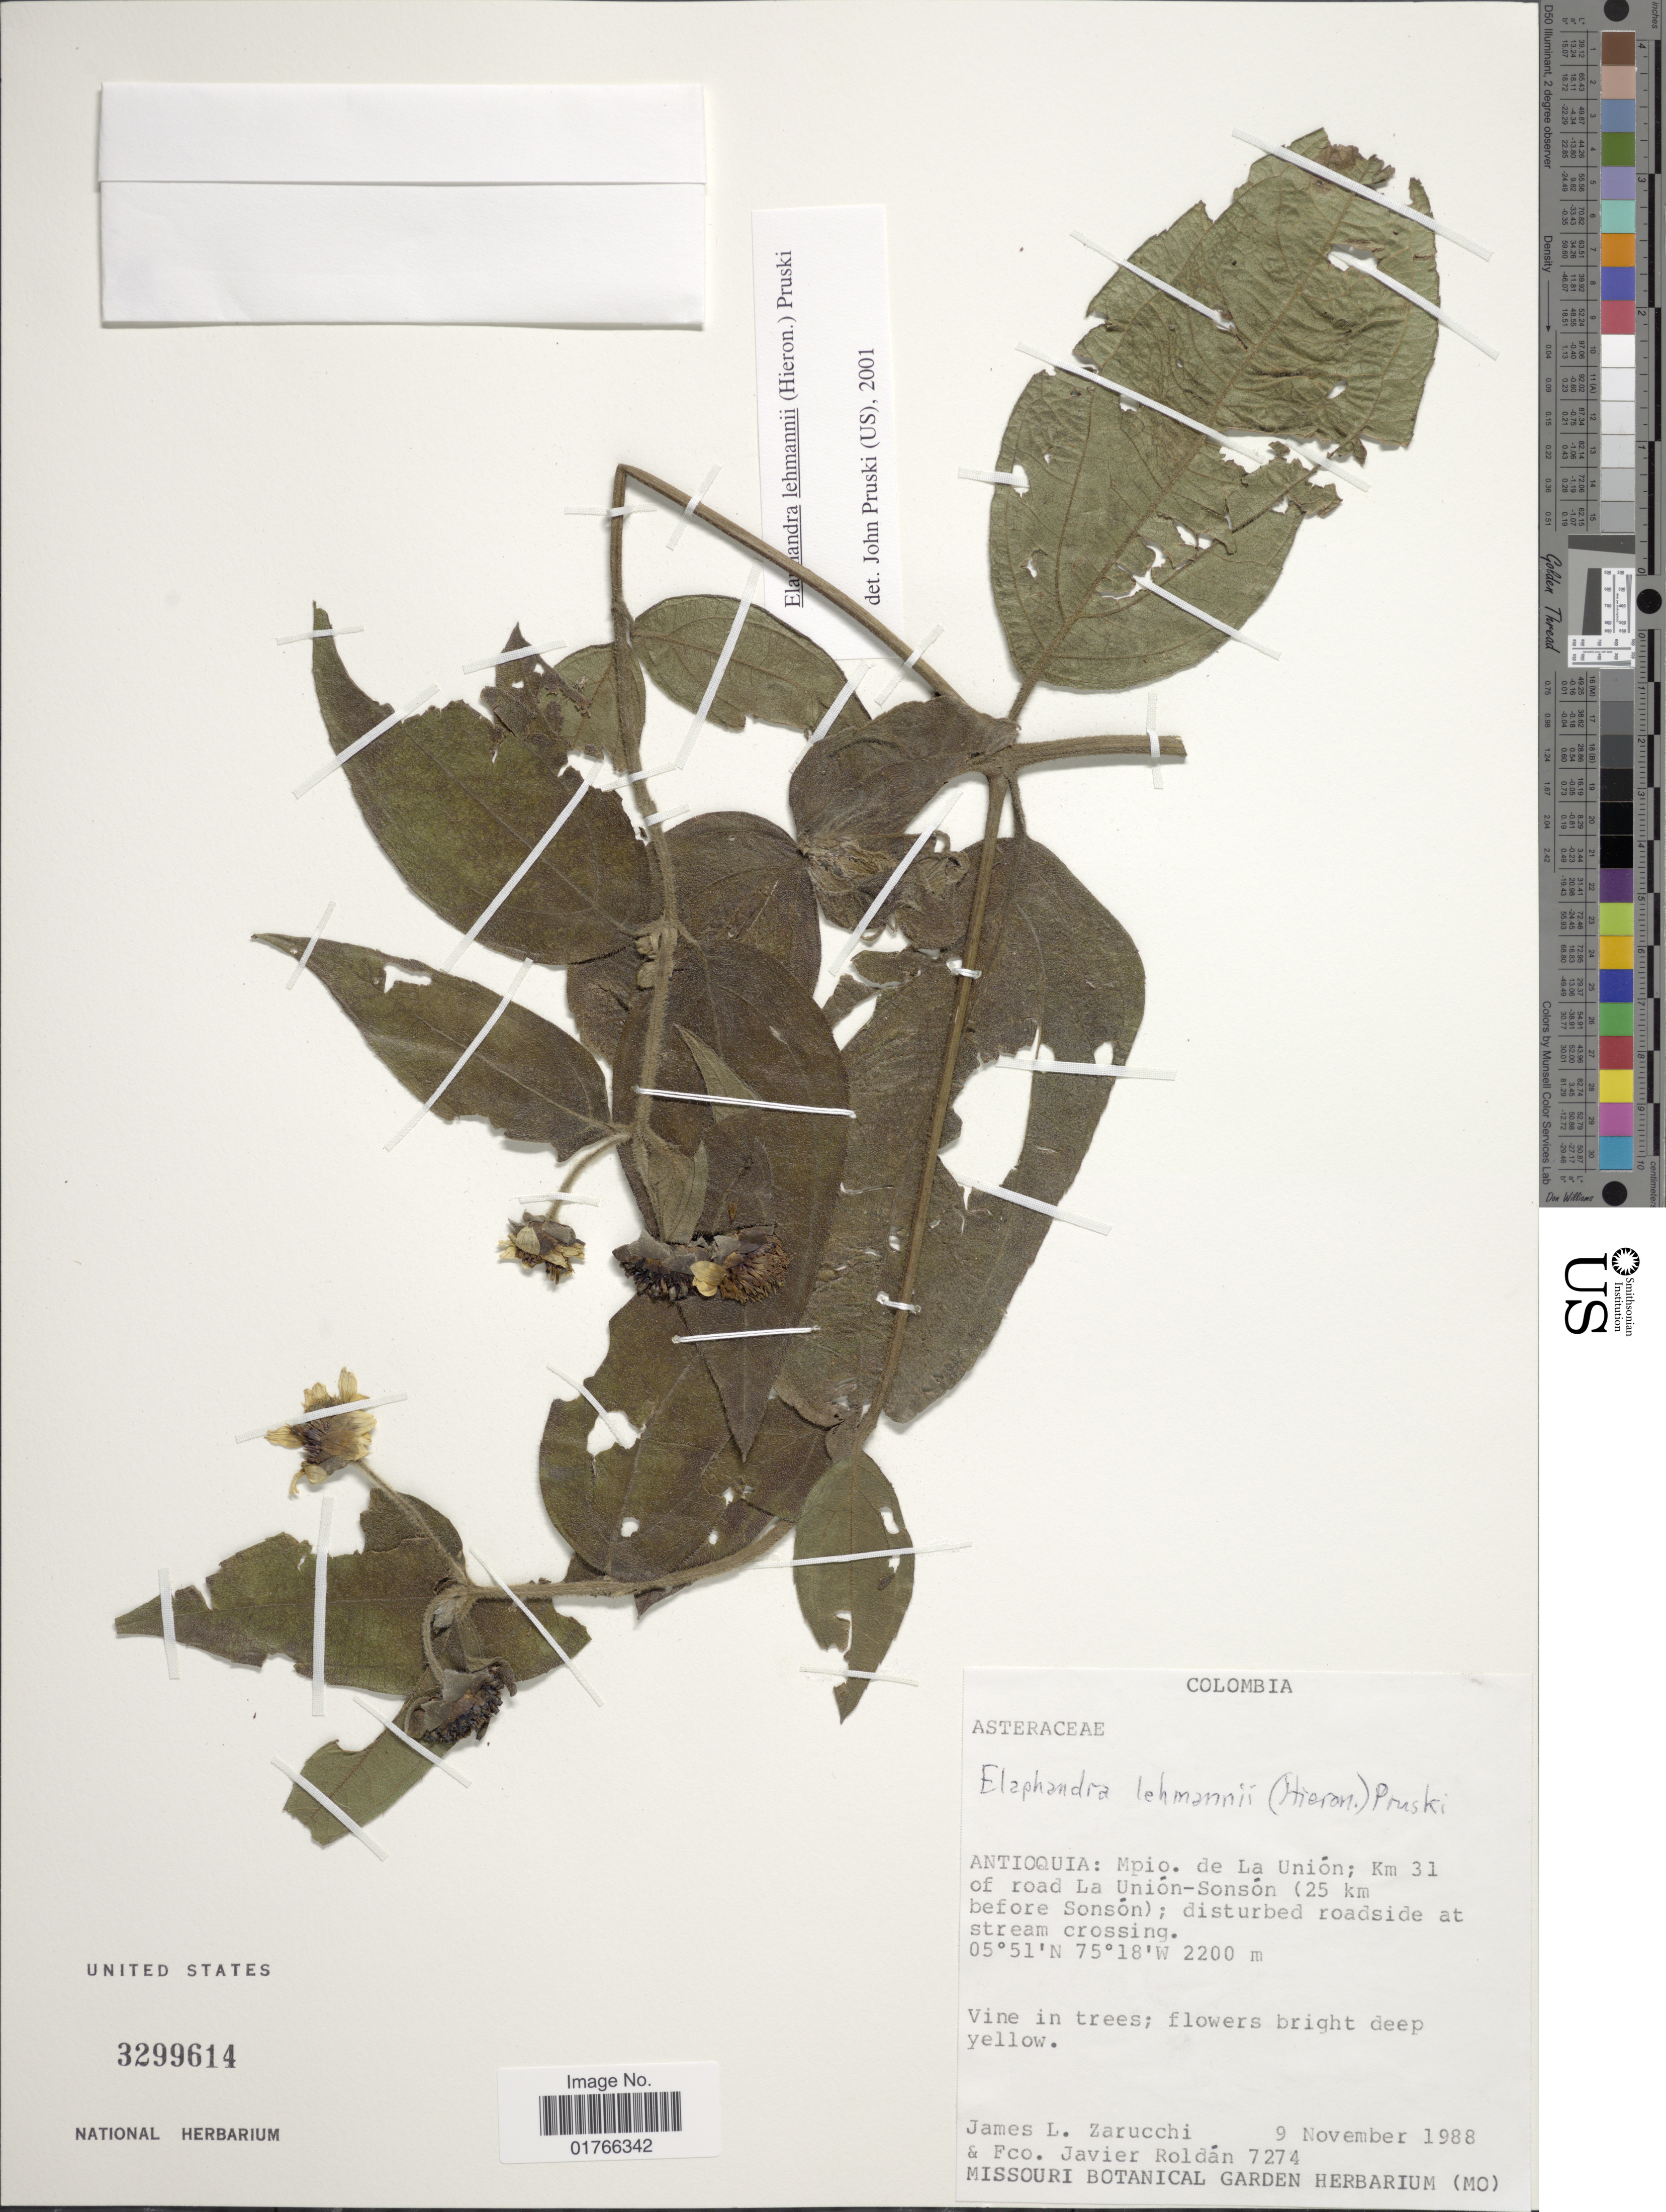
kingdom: Plantae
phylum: Tracheophyta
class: Magnoliopsida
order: Asterales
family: Asteraceae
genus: Elaphandra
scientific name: Elaphandra lehmannii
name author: (Hieron.) Pruski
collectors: J. L. Zarucchi & F. J. Roldán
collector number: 7274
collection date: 1988-11-09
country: Colombia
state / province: Antioquia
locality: Mpio. de La Union, km 31 of road La Union-Sonson (25 km before Sonson)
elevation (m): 2200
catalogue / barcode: US 3299614